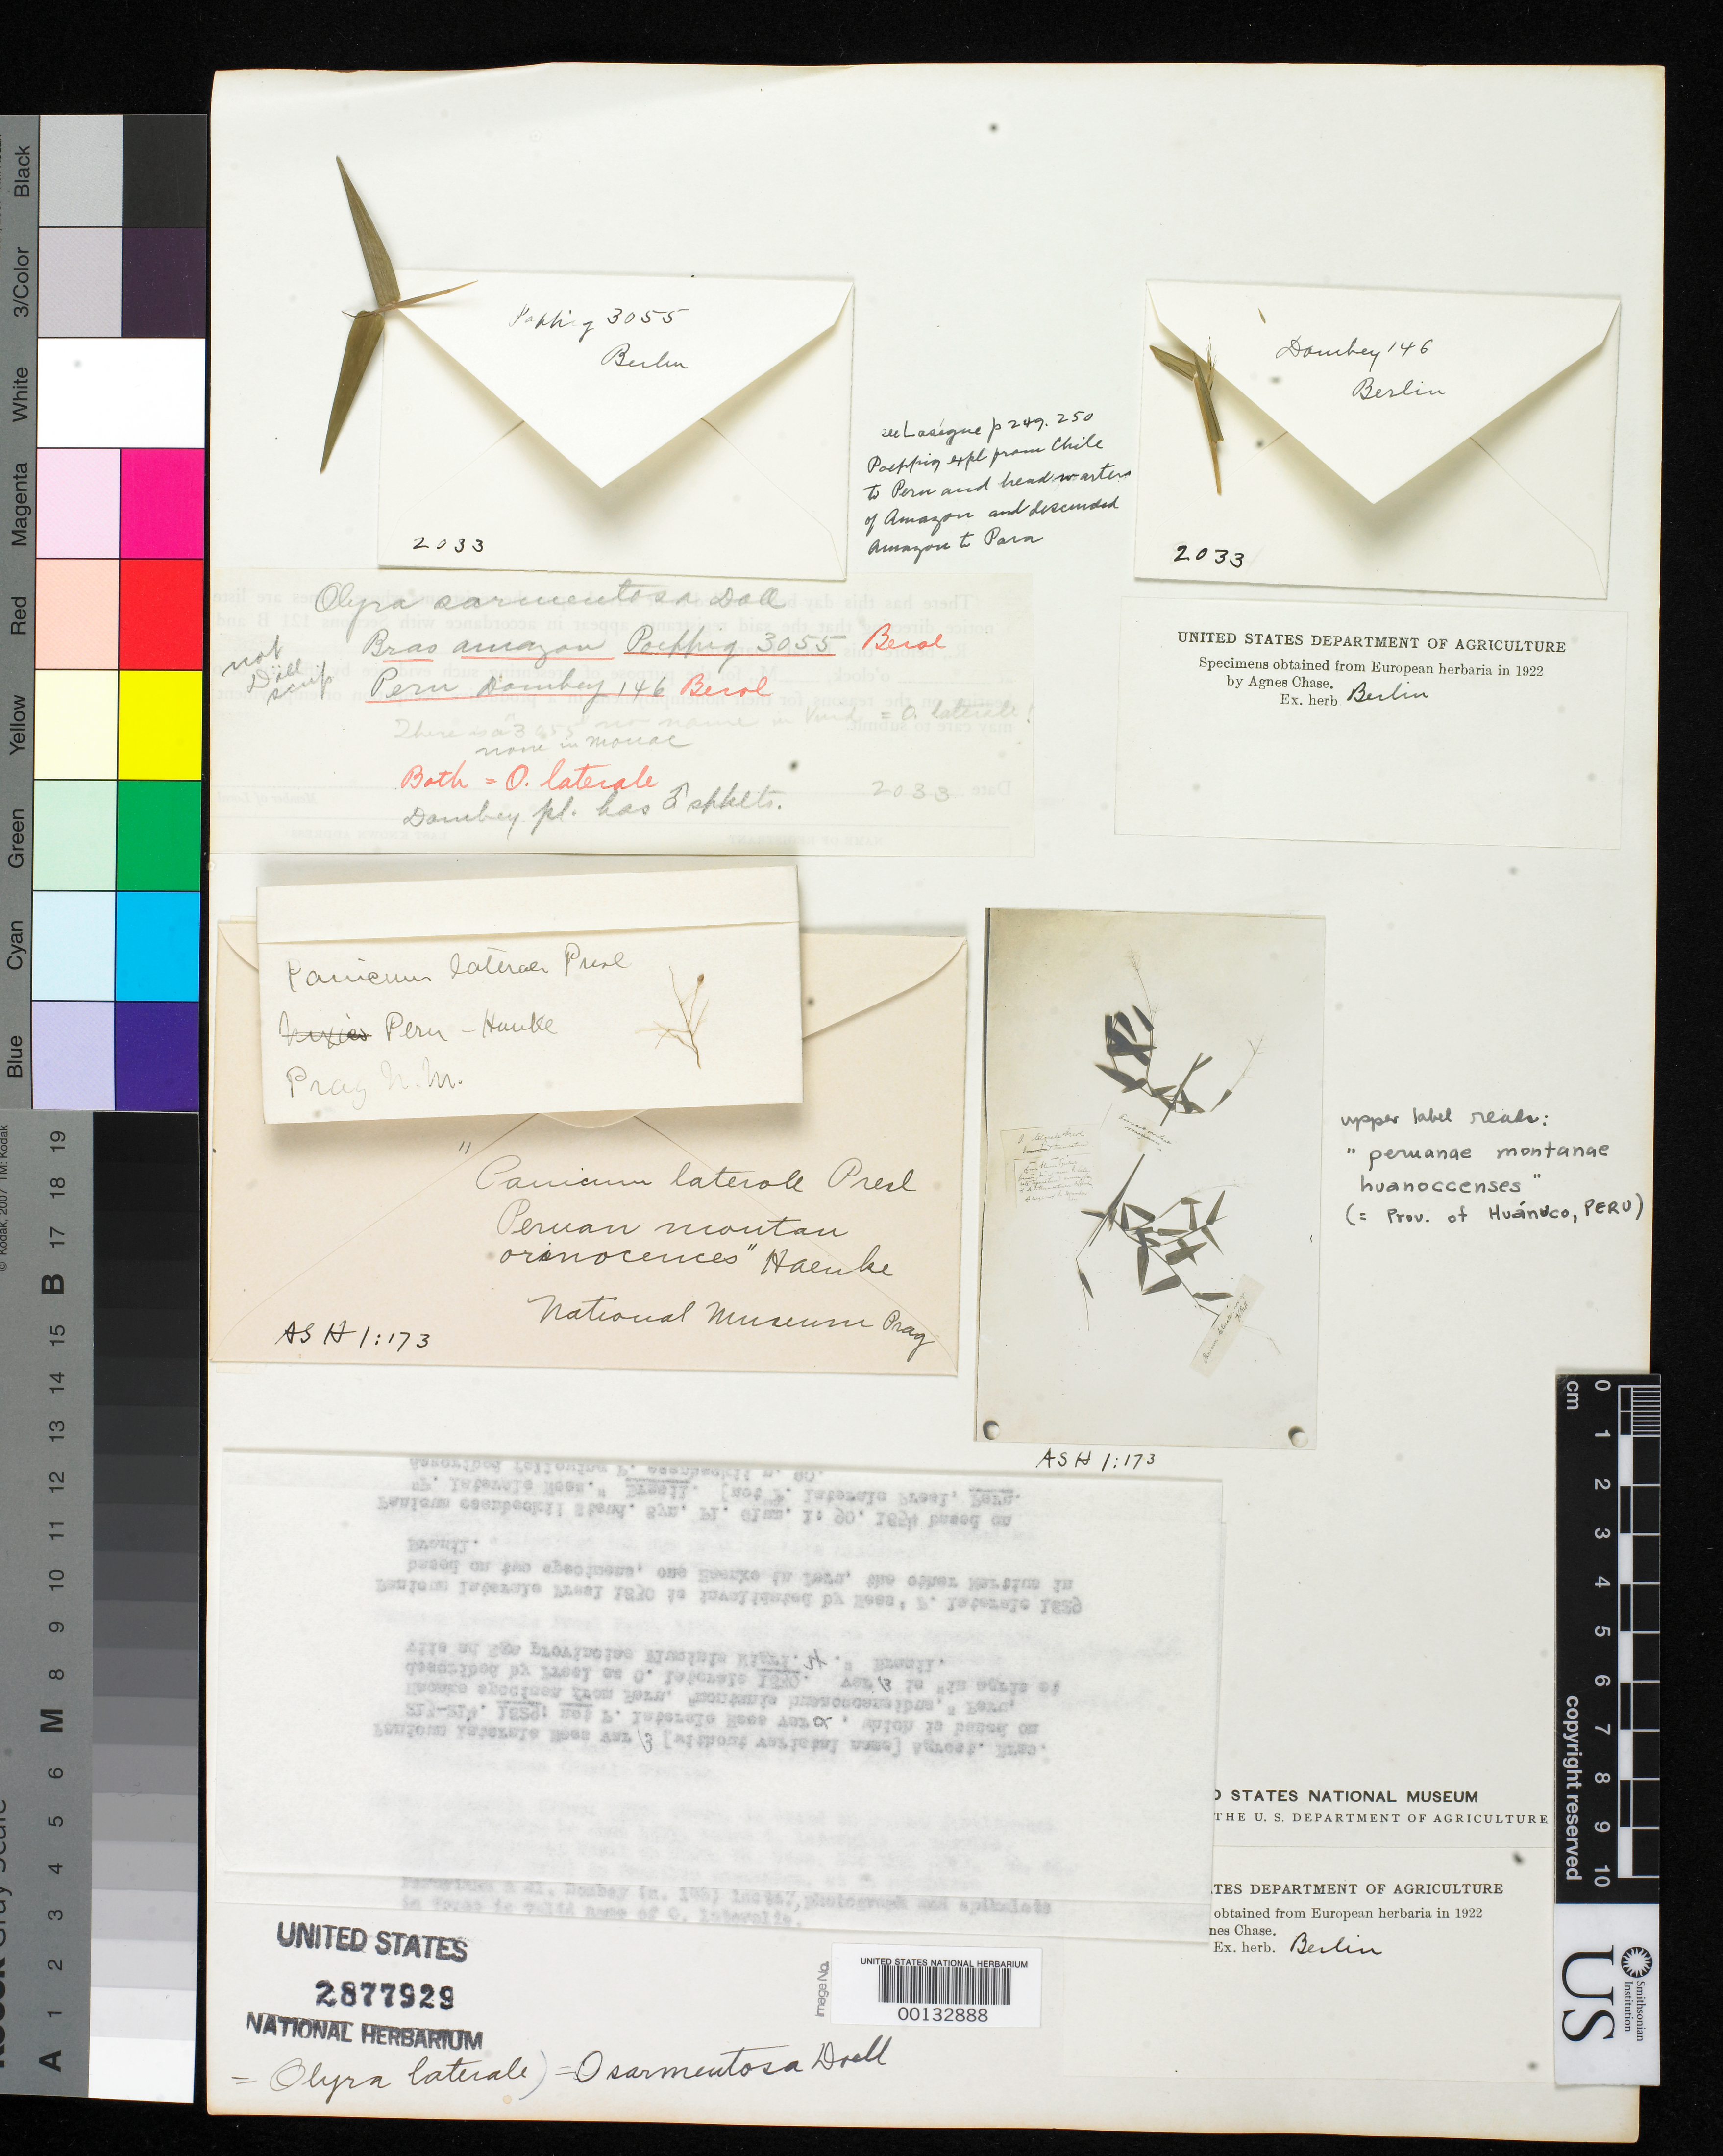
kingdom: Plantae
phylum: Tracheophyta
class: Liliopsida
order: Poales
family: Poaceae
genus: Olyra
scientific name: Olyra sarmentosa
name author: Döll in Mart.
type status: Syntype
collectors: J. Dombey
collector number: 146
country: Peru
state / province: San Martín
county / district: Mariscal Cáceres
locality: Rio Huallaga, margen Derecha del; Balsa Probana; dtto. Tocache Nuevo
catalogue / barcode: US 2877929